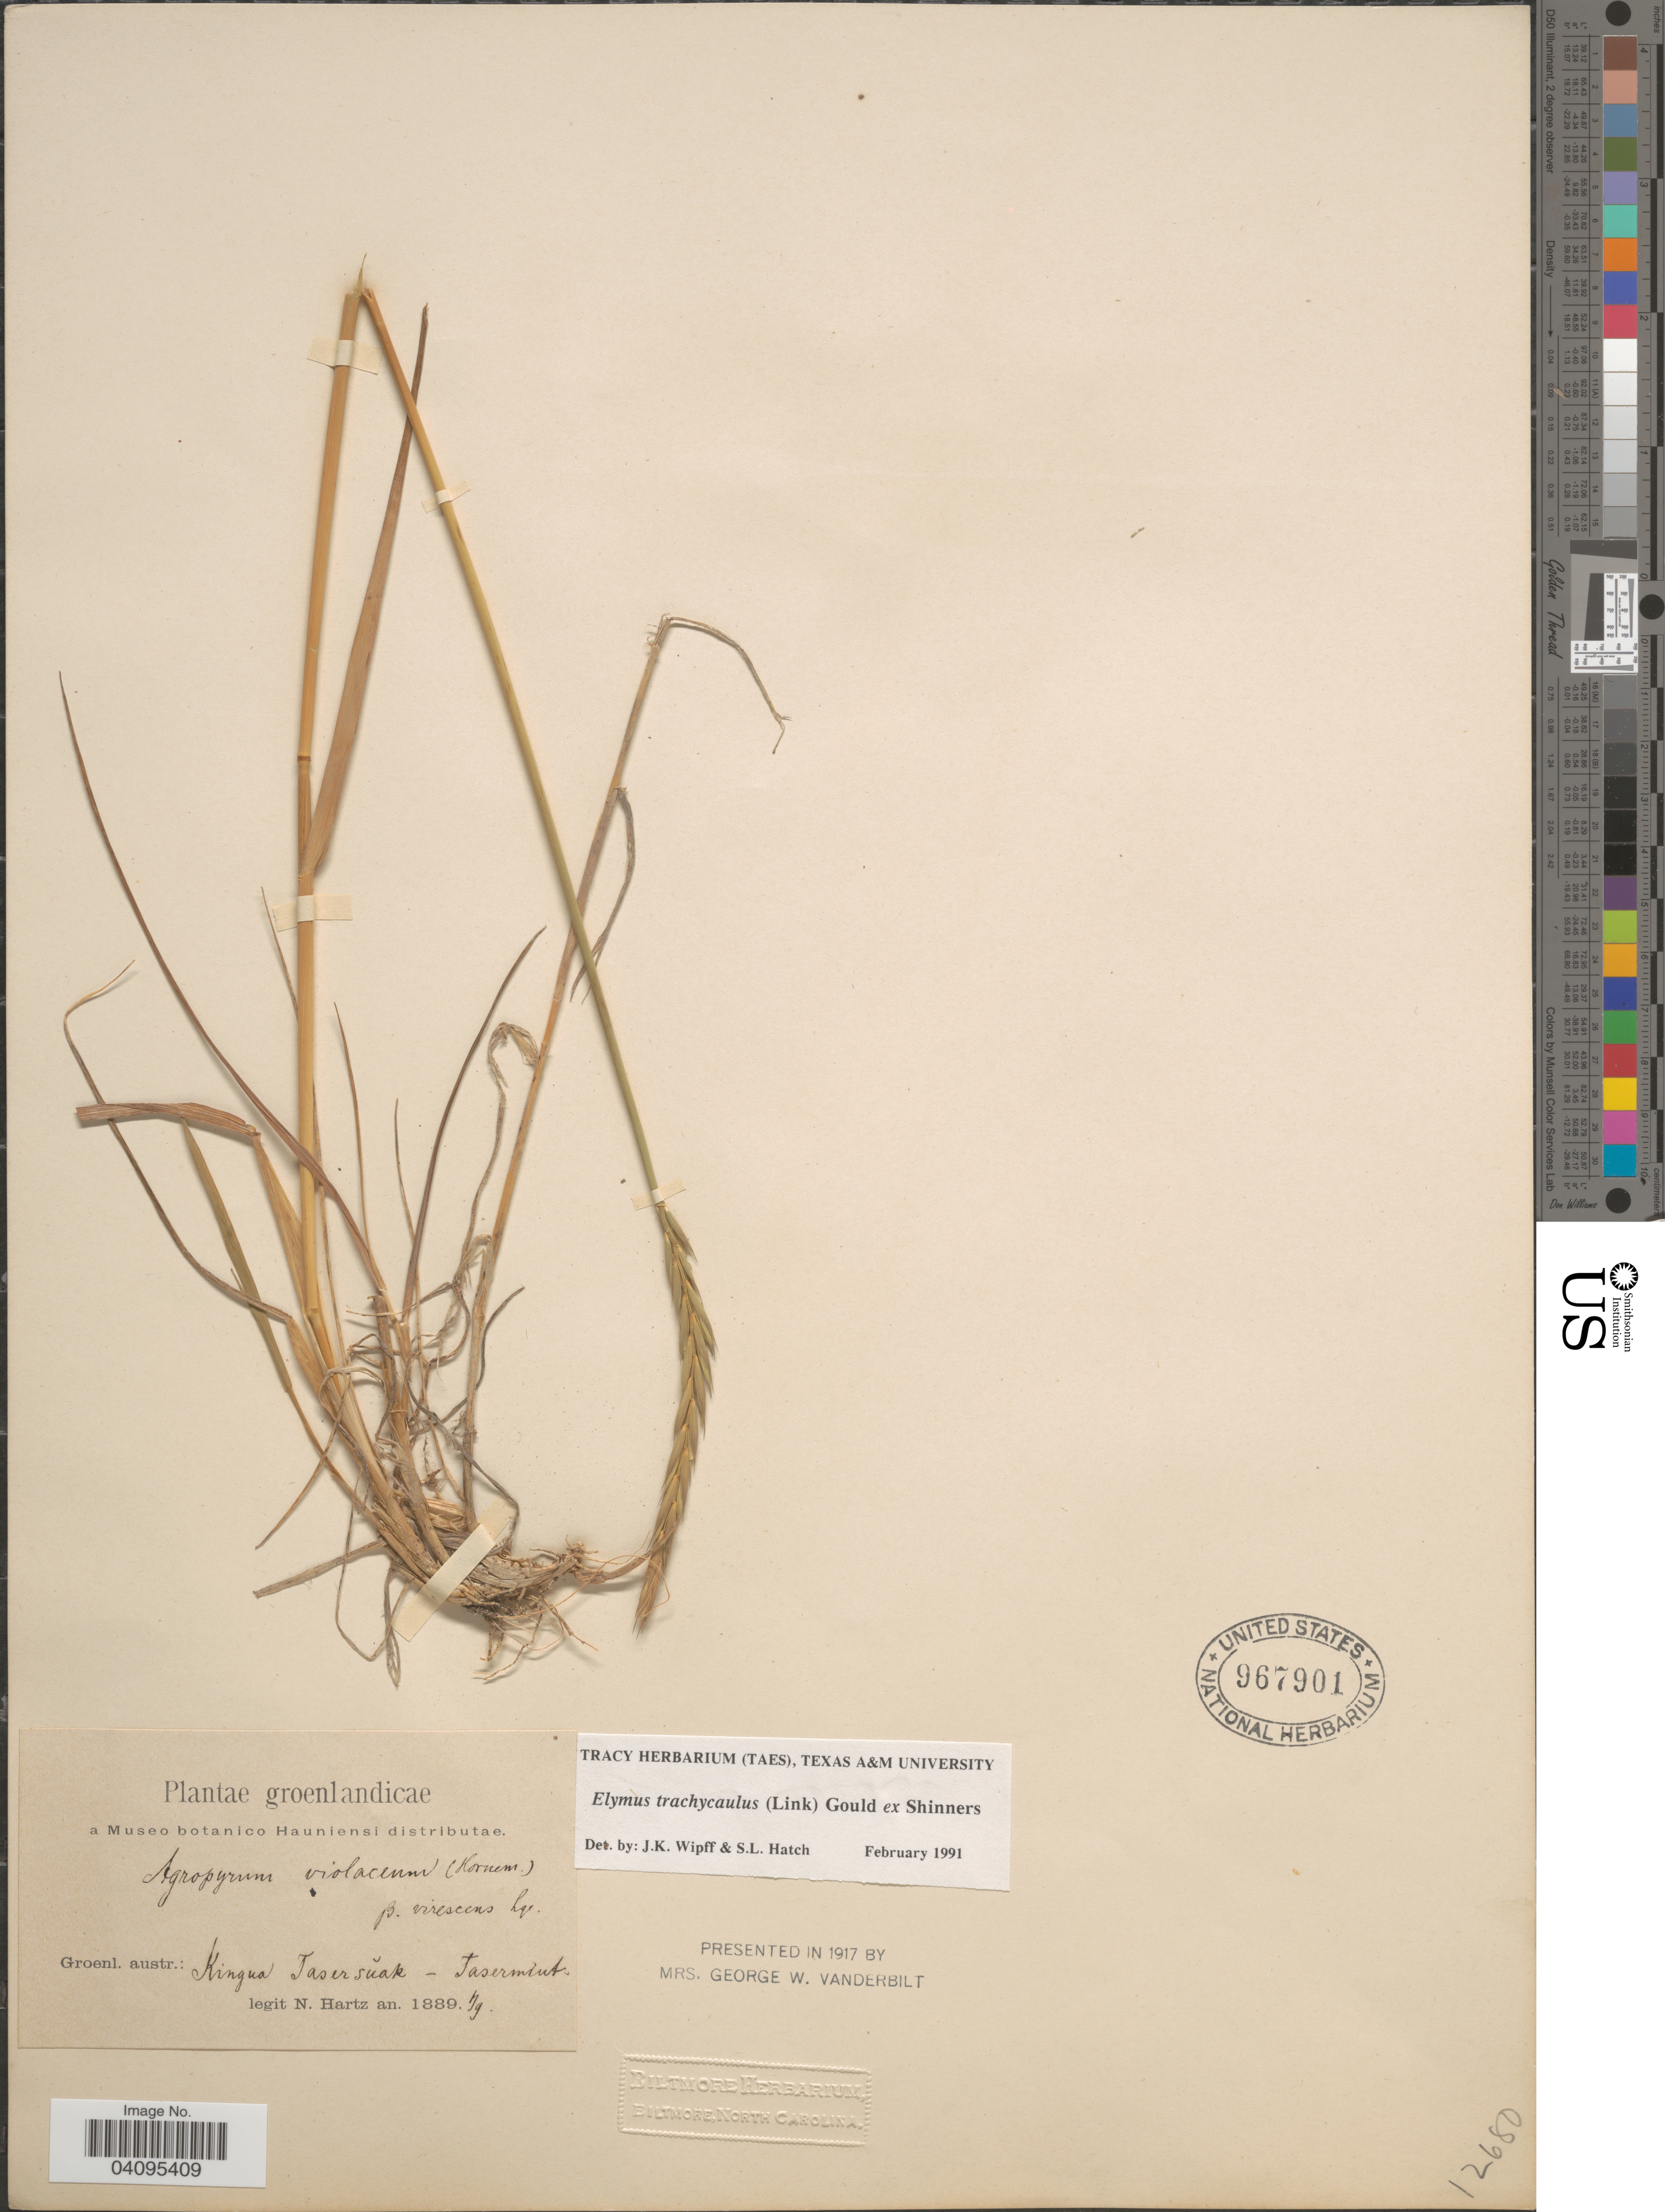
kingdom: Plantae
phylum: Tracheophyta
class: Liliopsida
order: Poales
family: Poaceae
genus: Elymus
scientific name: Elymus trachycaulus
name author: (Link) Gould ex Shinners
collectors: N. Hartz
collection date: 1889-09-01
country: Greenland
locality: Groenlandicae. Groenl. austr.: Kingua Tasersŭak - Tasermîut.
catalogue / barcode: US 967901